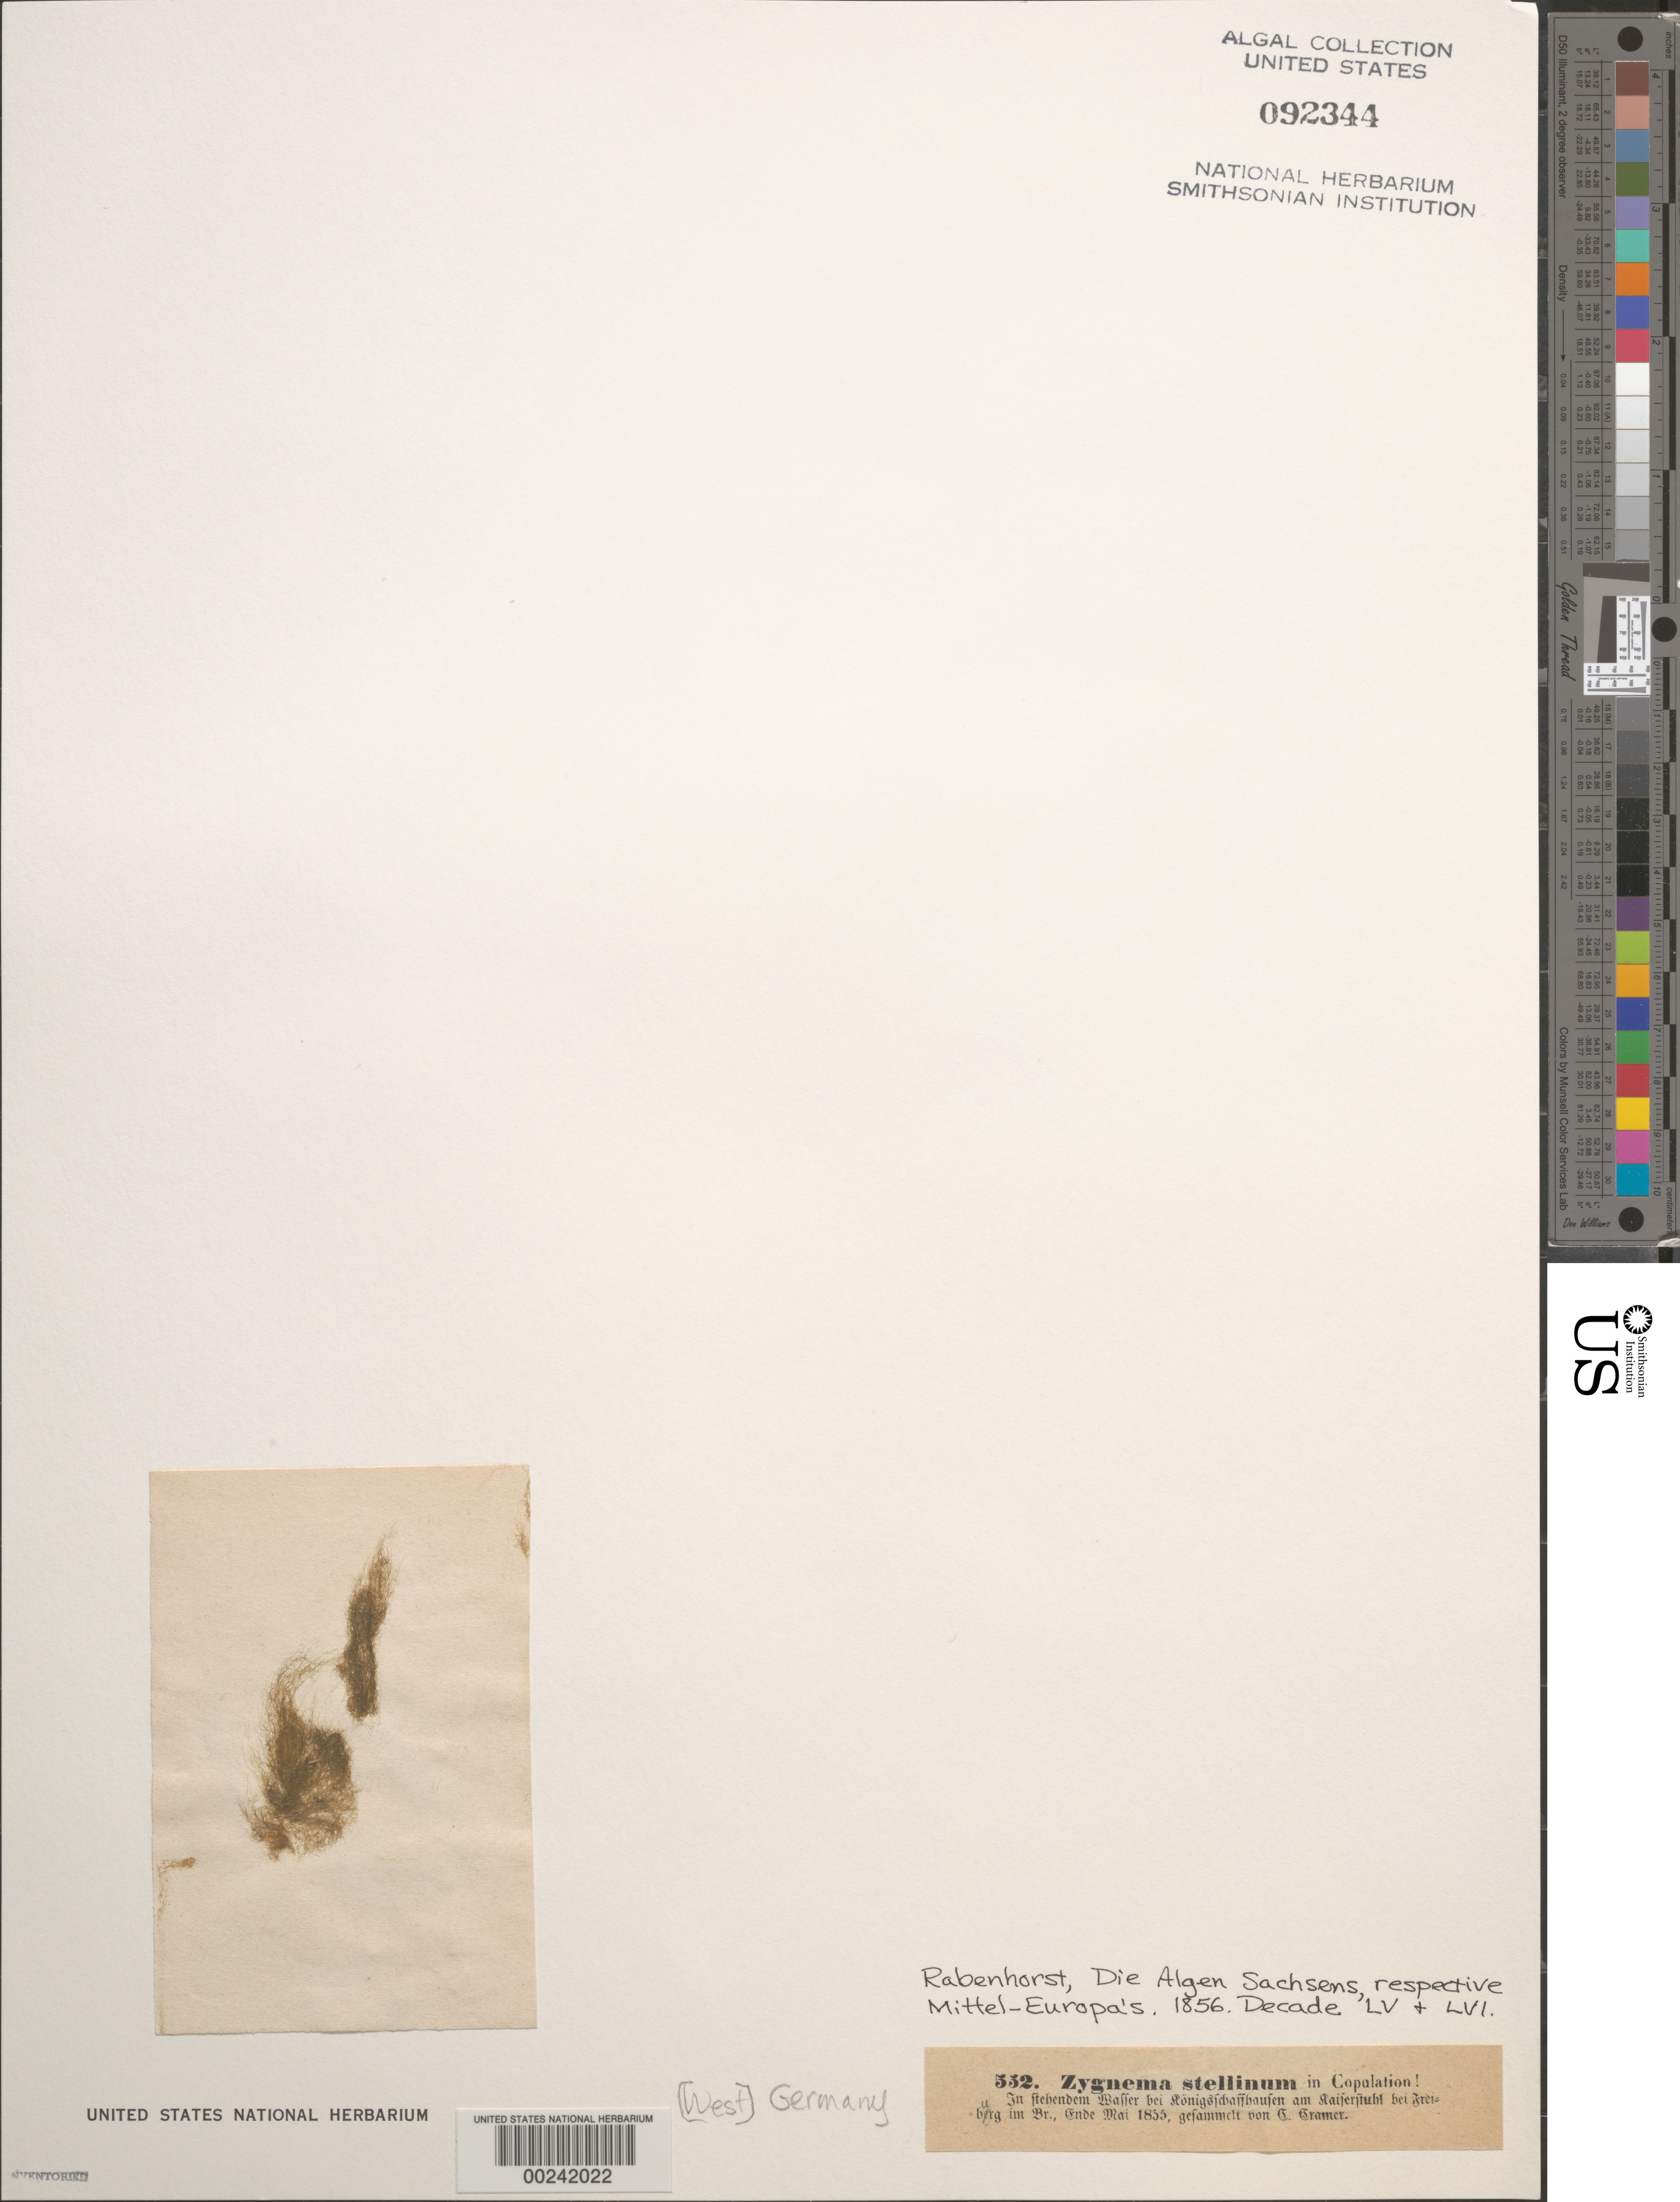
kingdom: Plantae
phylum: Charophyta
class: Zygnematophyceae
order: Zygnematales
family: Zygnemataceae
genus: Zygnema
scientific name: Zygnema stellinum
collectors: C. Cramer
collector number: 532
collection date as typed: May 1855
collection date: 1855-05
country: Germany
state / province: Baden-wurttemberg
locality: Near freiburg im breisgau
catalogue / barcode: US 92344